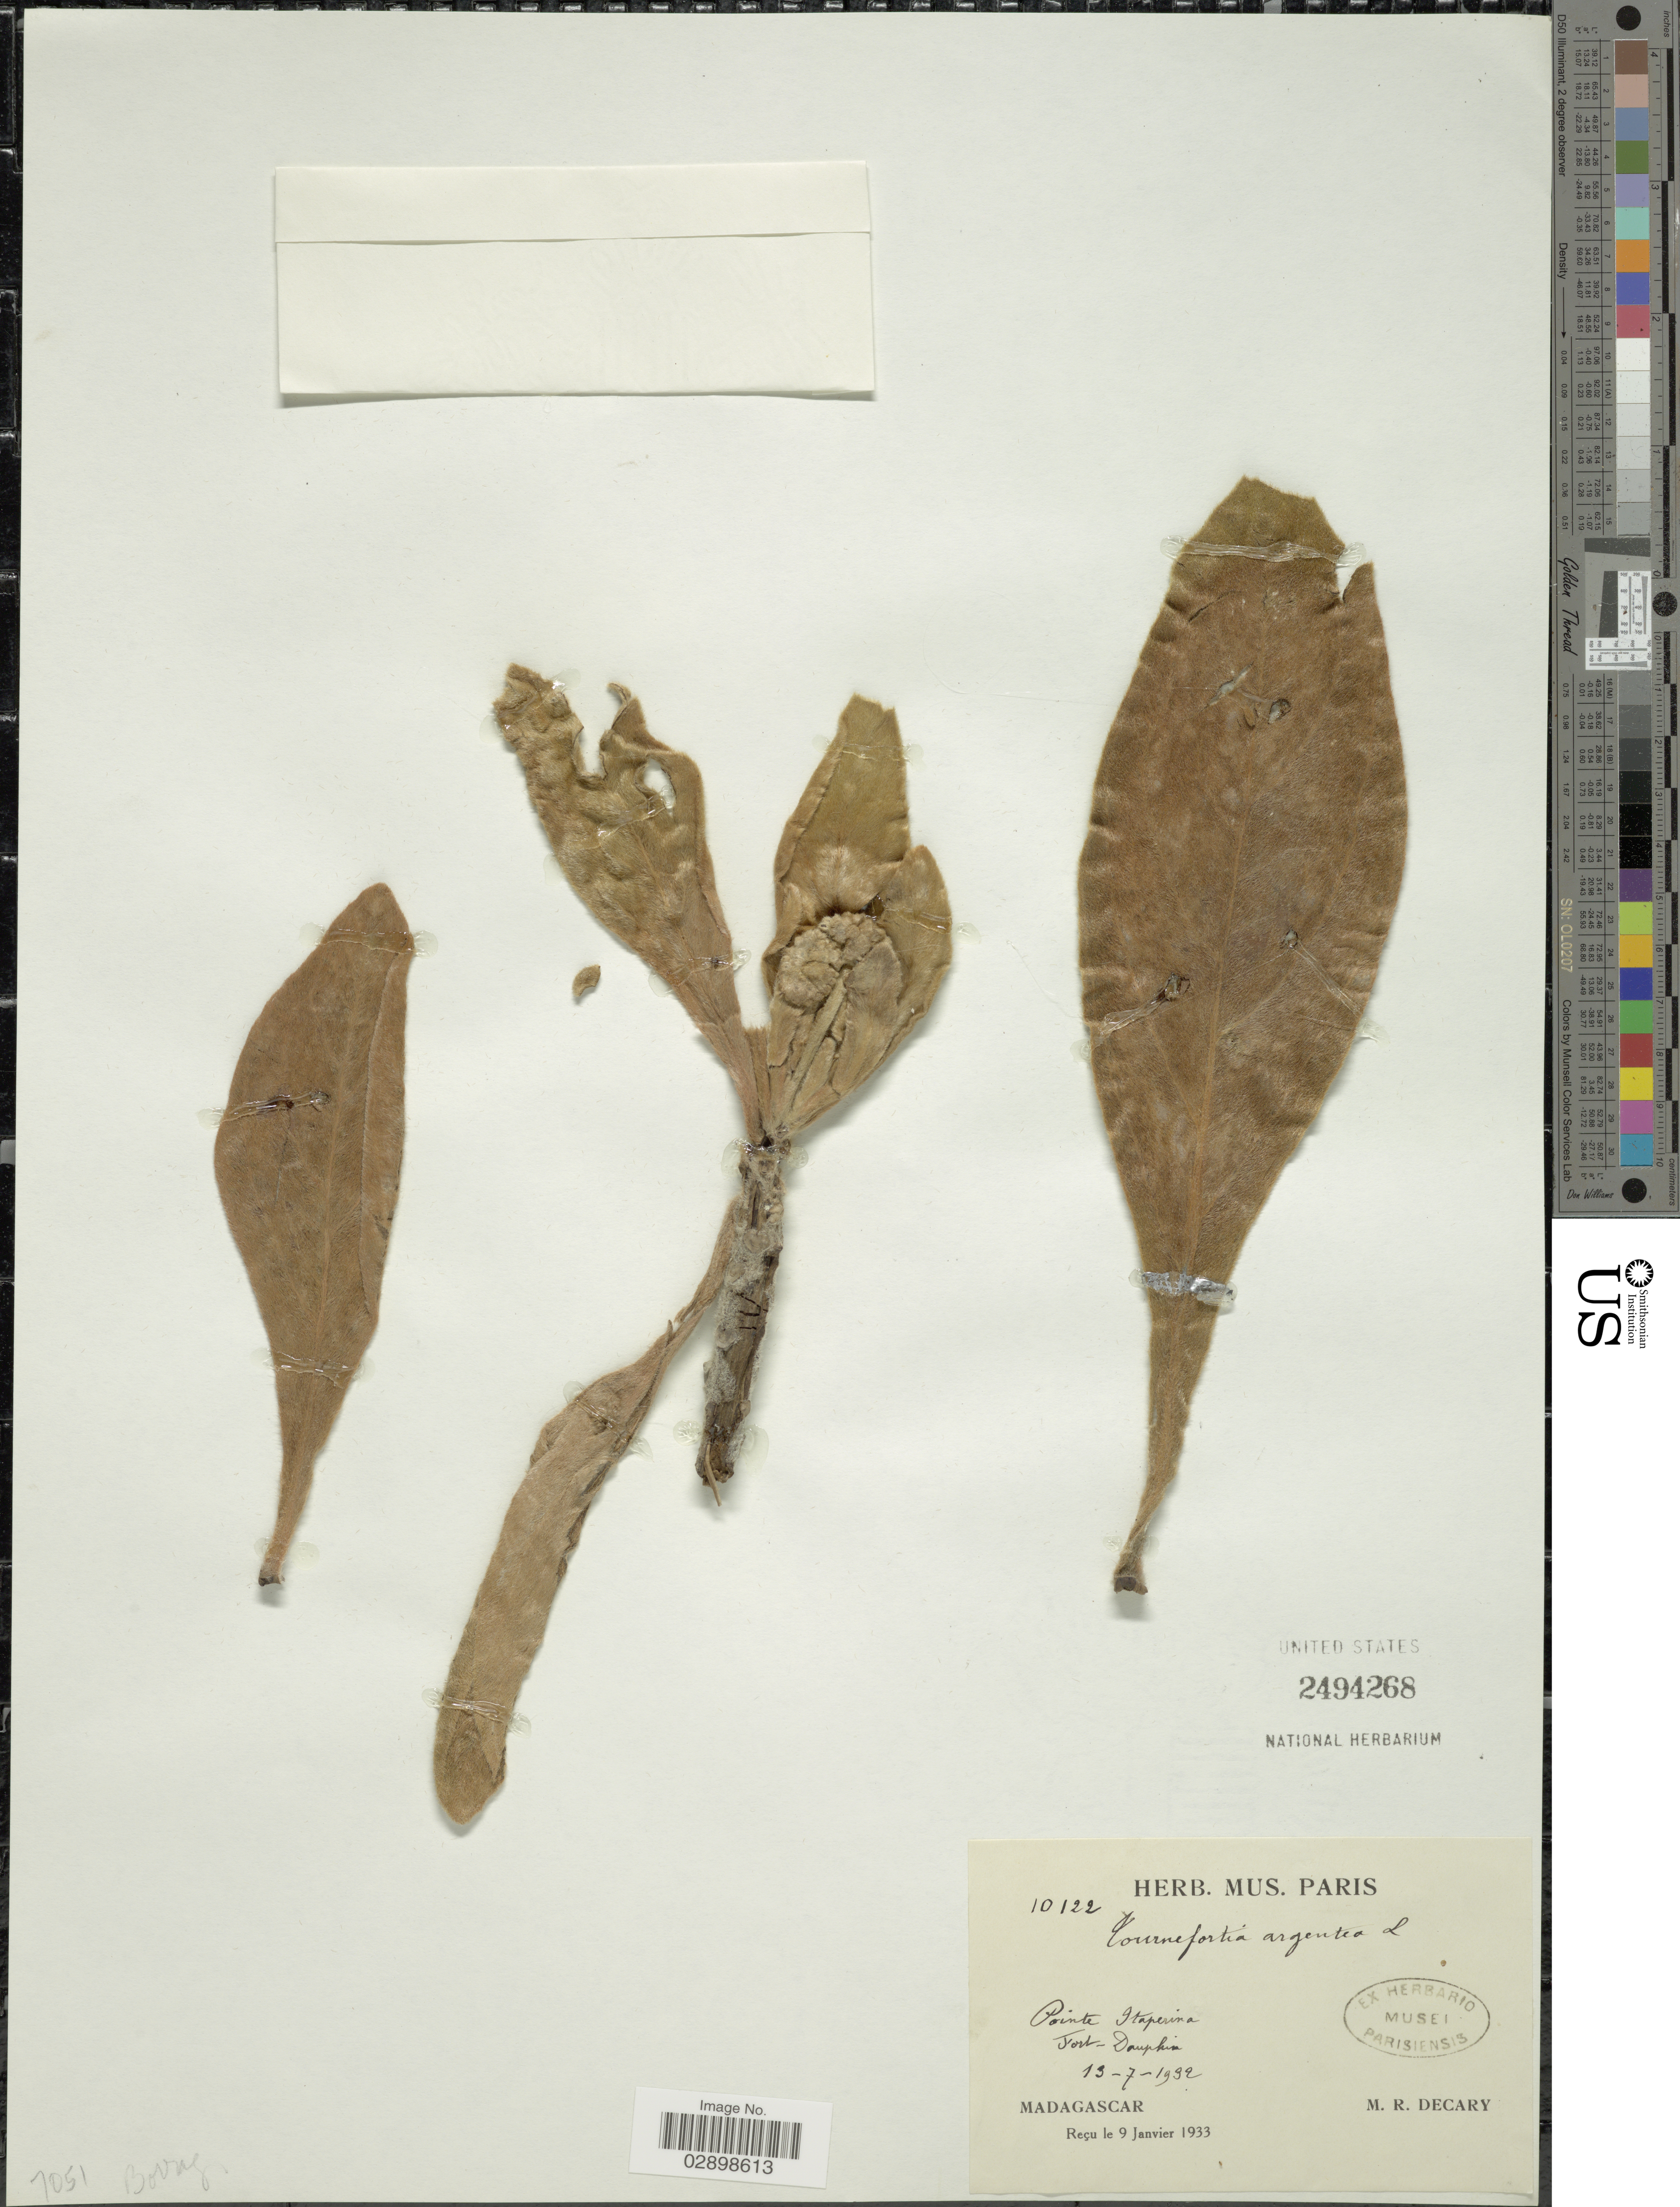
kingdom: Plantae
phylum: Tracheophyta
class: Magnoliopsida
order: Boraginales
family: Heliotropiaceae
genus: Tournefortia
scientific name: Tournefortia argentea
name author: L. f.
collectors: R. Decary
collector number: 10122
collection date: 1932-07-13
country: Madagascar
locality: Pointe Itaperina. Fort-Dauphin.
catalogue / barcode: US 2494268